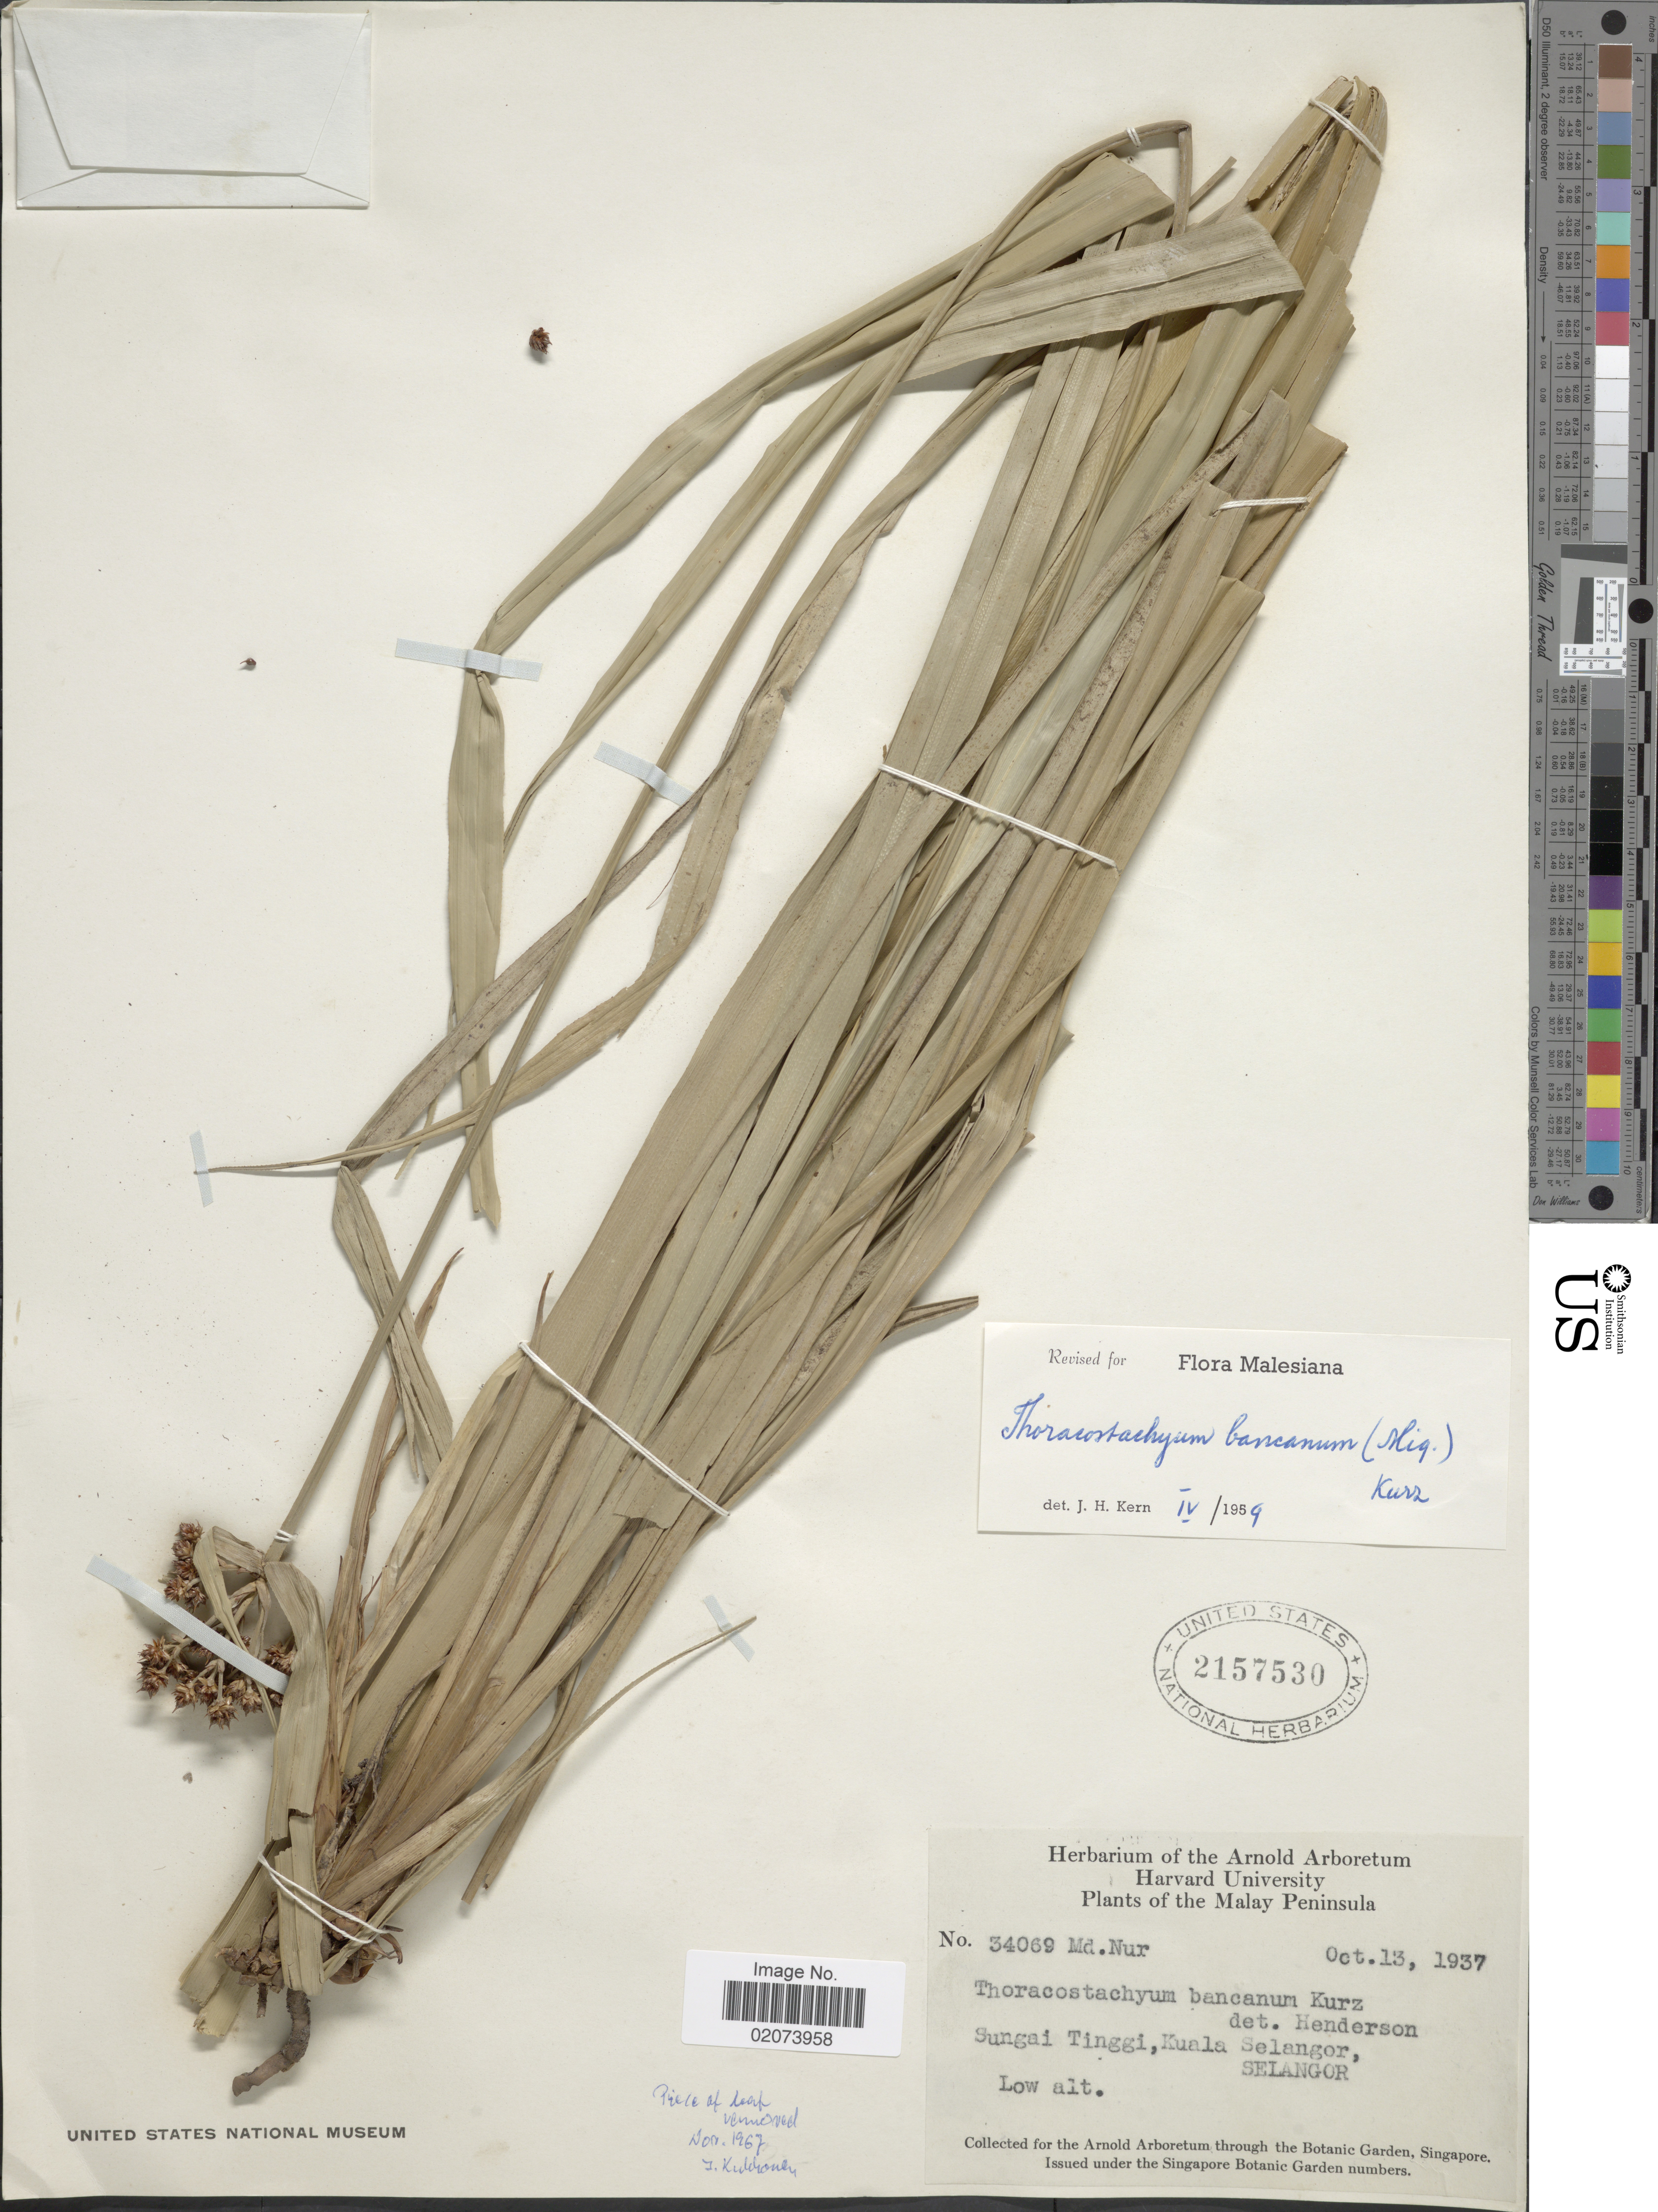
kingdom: Plantae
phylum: Tracheophyta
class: Liliopsida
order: Poales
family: Cyperaceae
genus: Mapania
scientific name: Mapania bancana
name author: (Miq.) Ridl.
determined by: Strong, Mark T., (BOT), Smithsonian Institution - National Museum of Natural History (UNITED STATES)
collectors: M. Nur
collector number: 34069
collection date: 1937-10-13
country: Malaysia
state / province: Selangor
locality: Malaya Peninsula, Sungai Tinggi, Kuala Selangor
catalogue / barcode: US 2157530